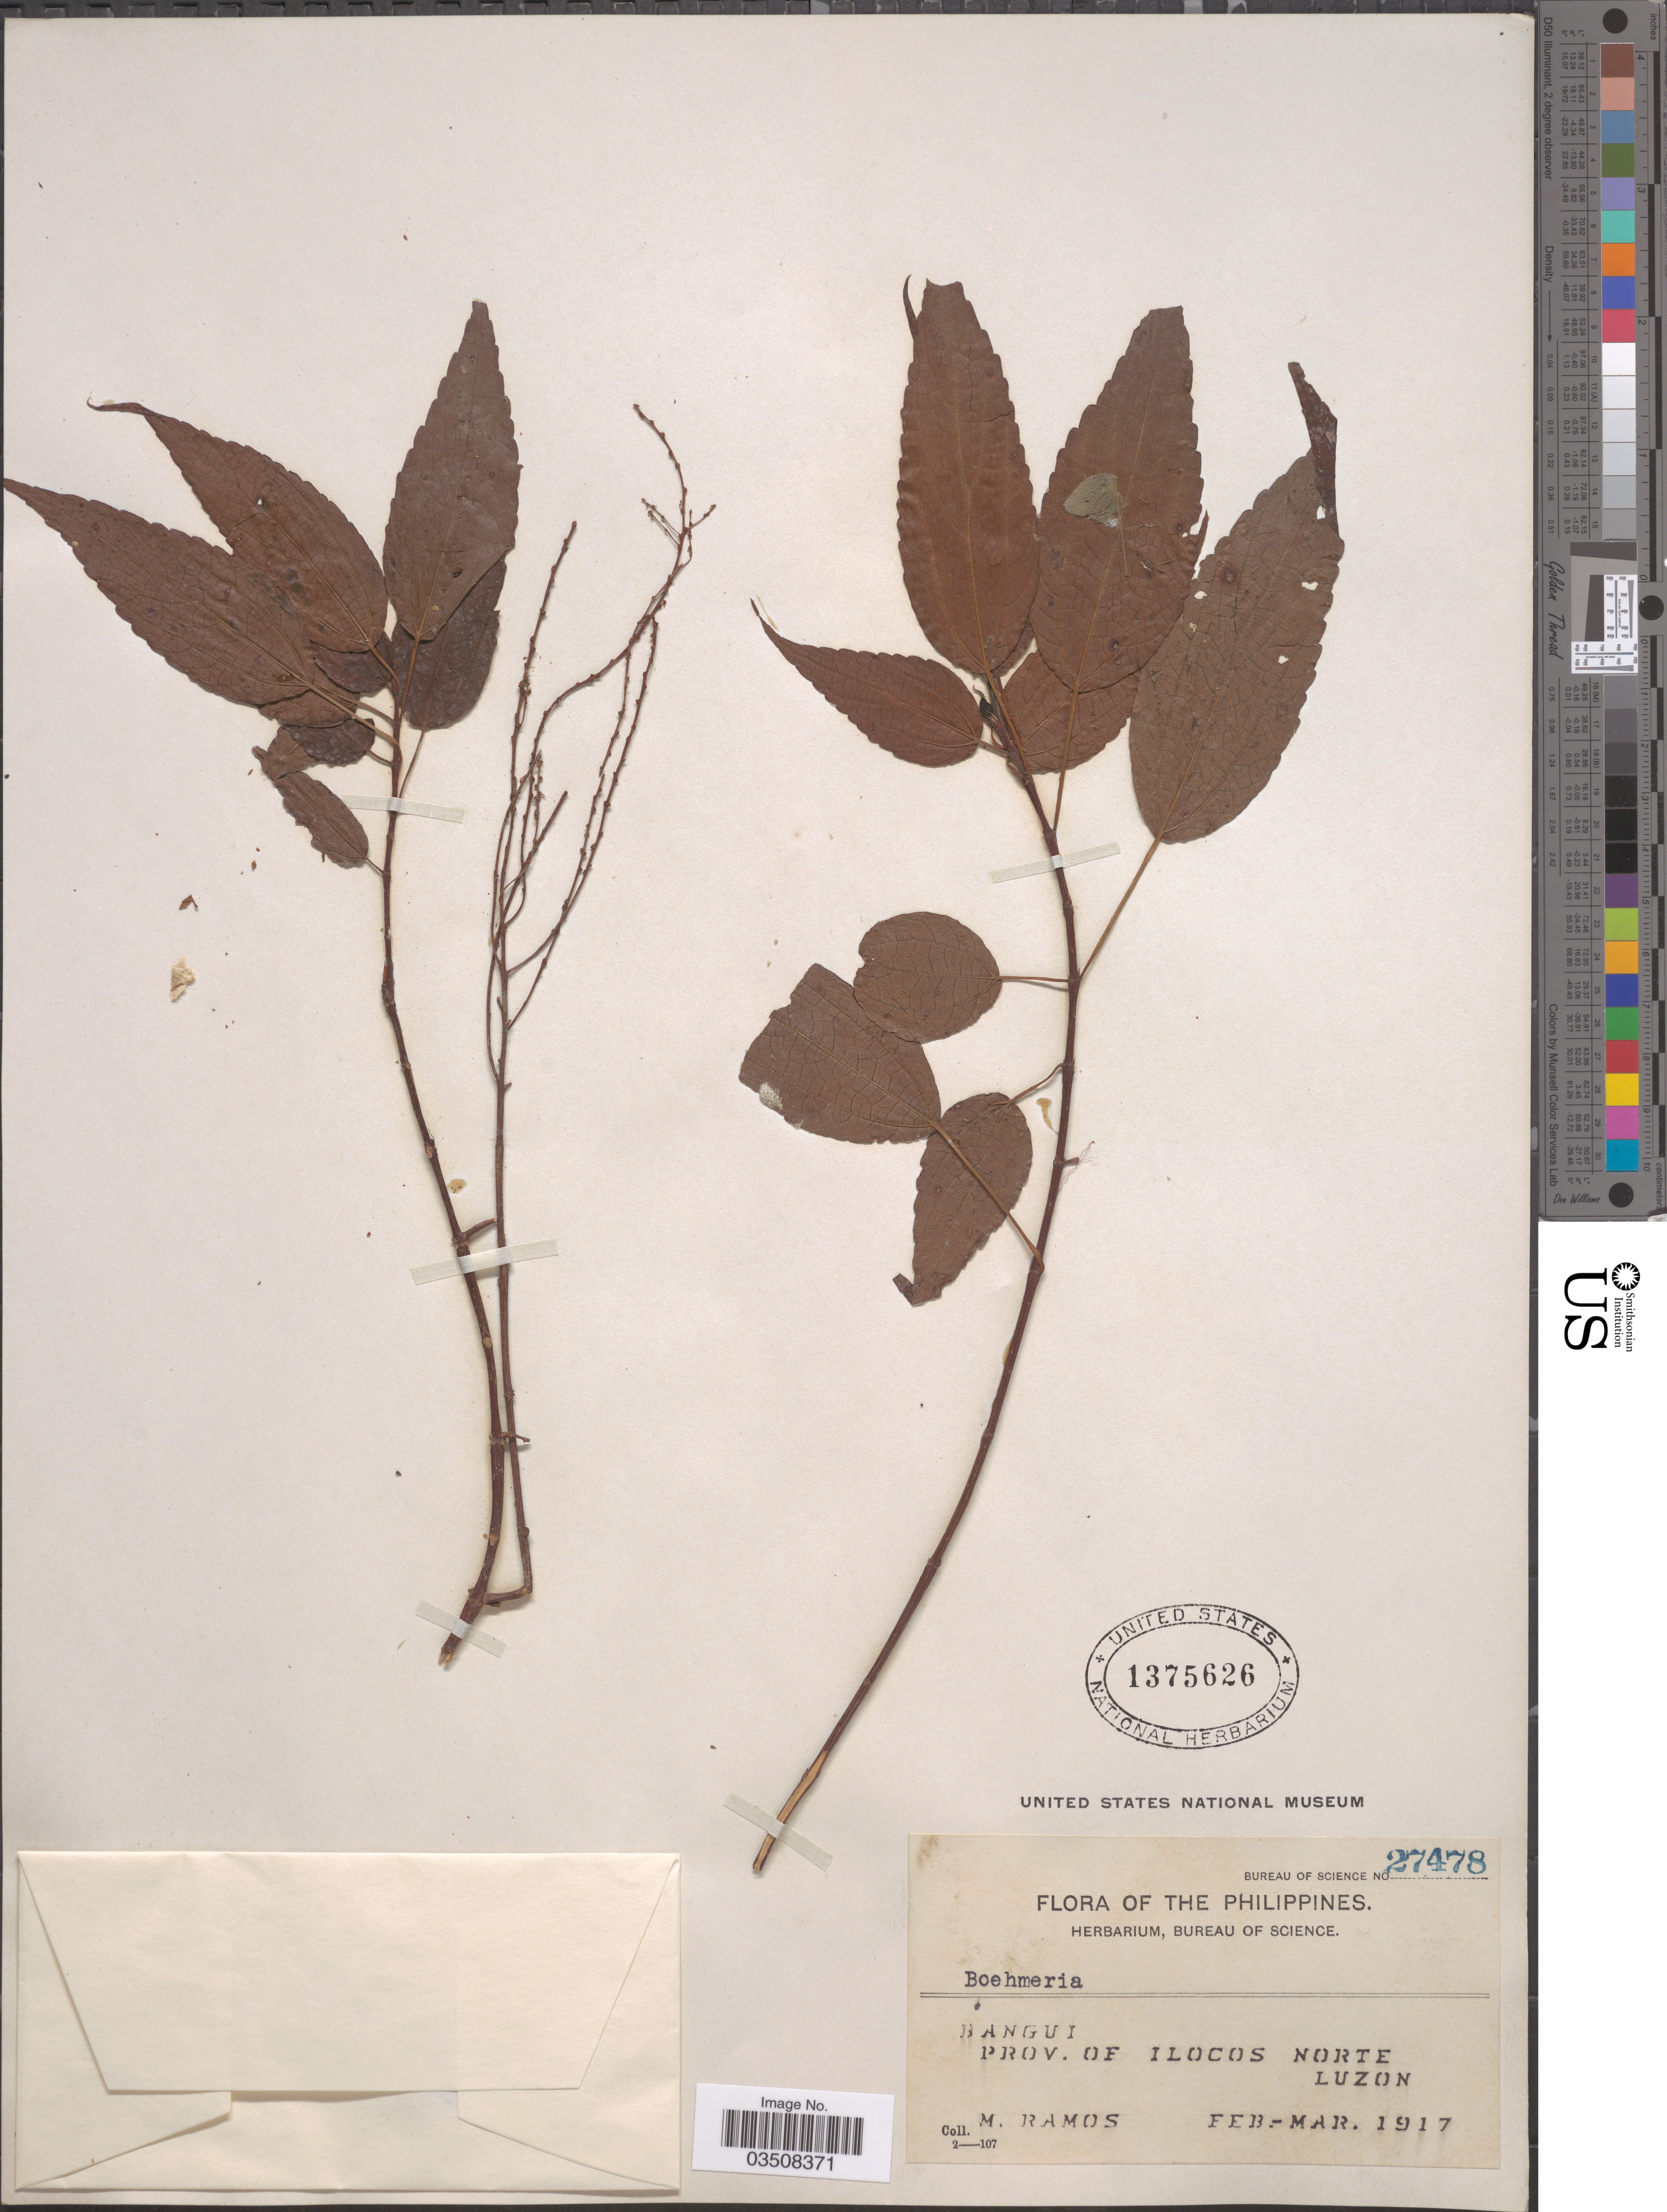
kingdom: Plantae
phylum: Tracheophyta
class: Magnoliopsida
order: Rosales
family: Urticaceae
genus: Boehmeria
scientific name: Boehmeria sp.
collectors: M. Ramos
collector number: Bureau of Science 27478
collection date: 1917-02/1917-03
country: Philippines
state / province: Ilocos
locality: Bangui. Prov. of Ilocos Norte, Luzon.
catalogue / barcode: US 1375626